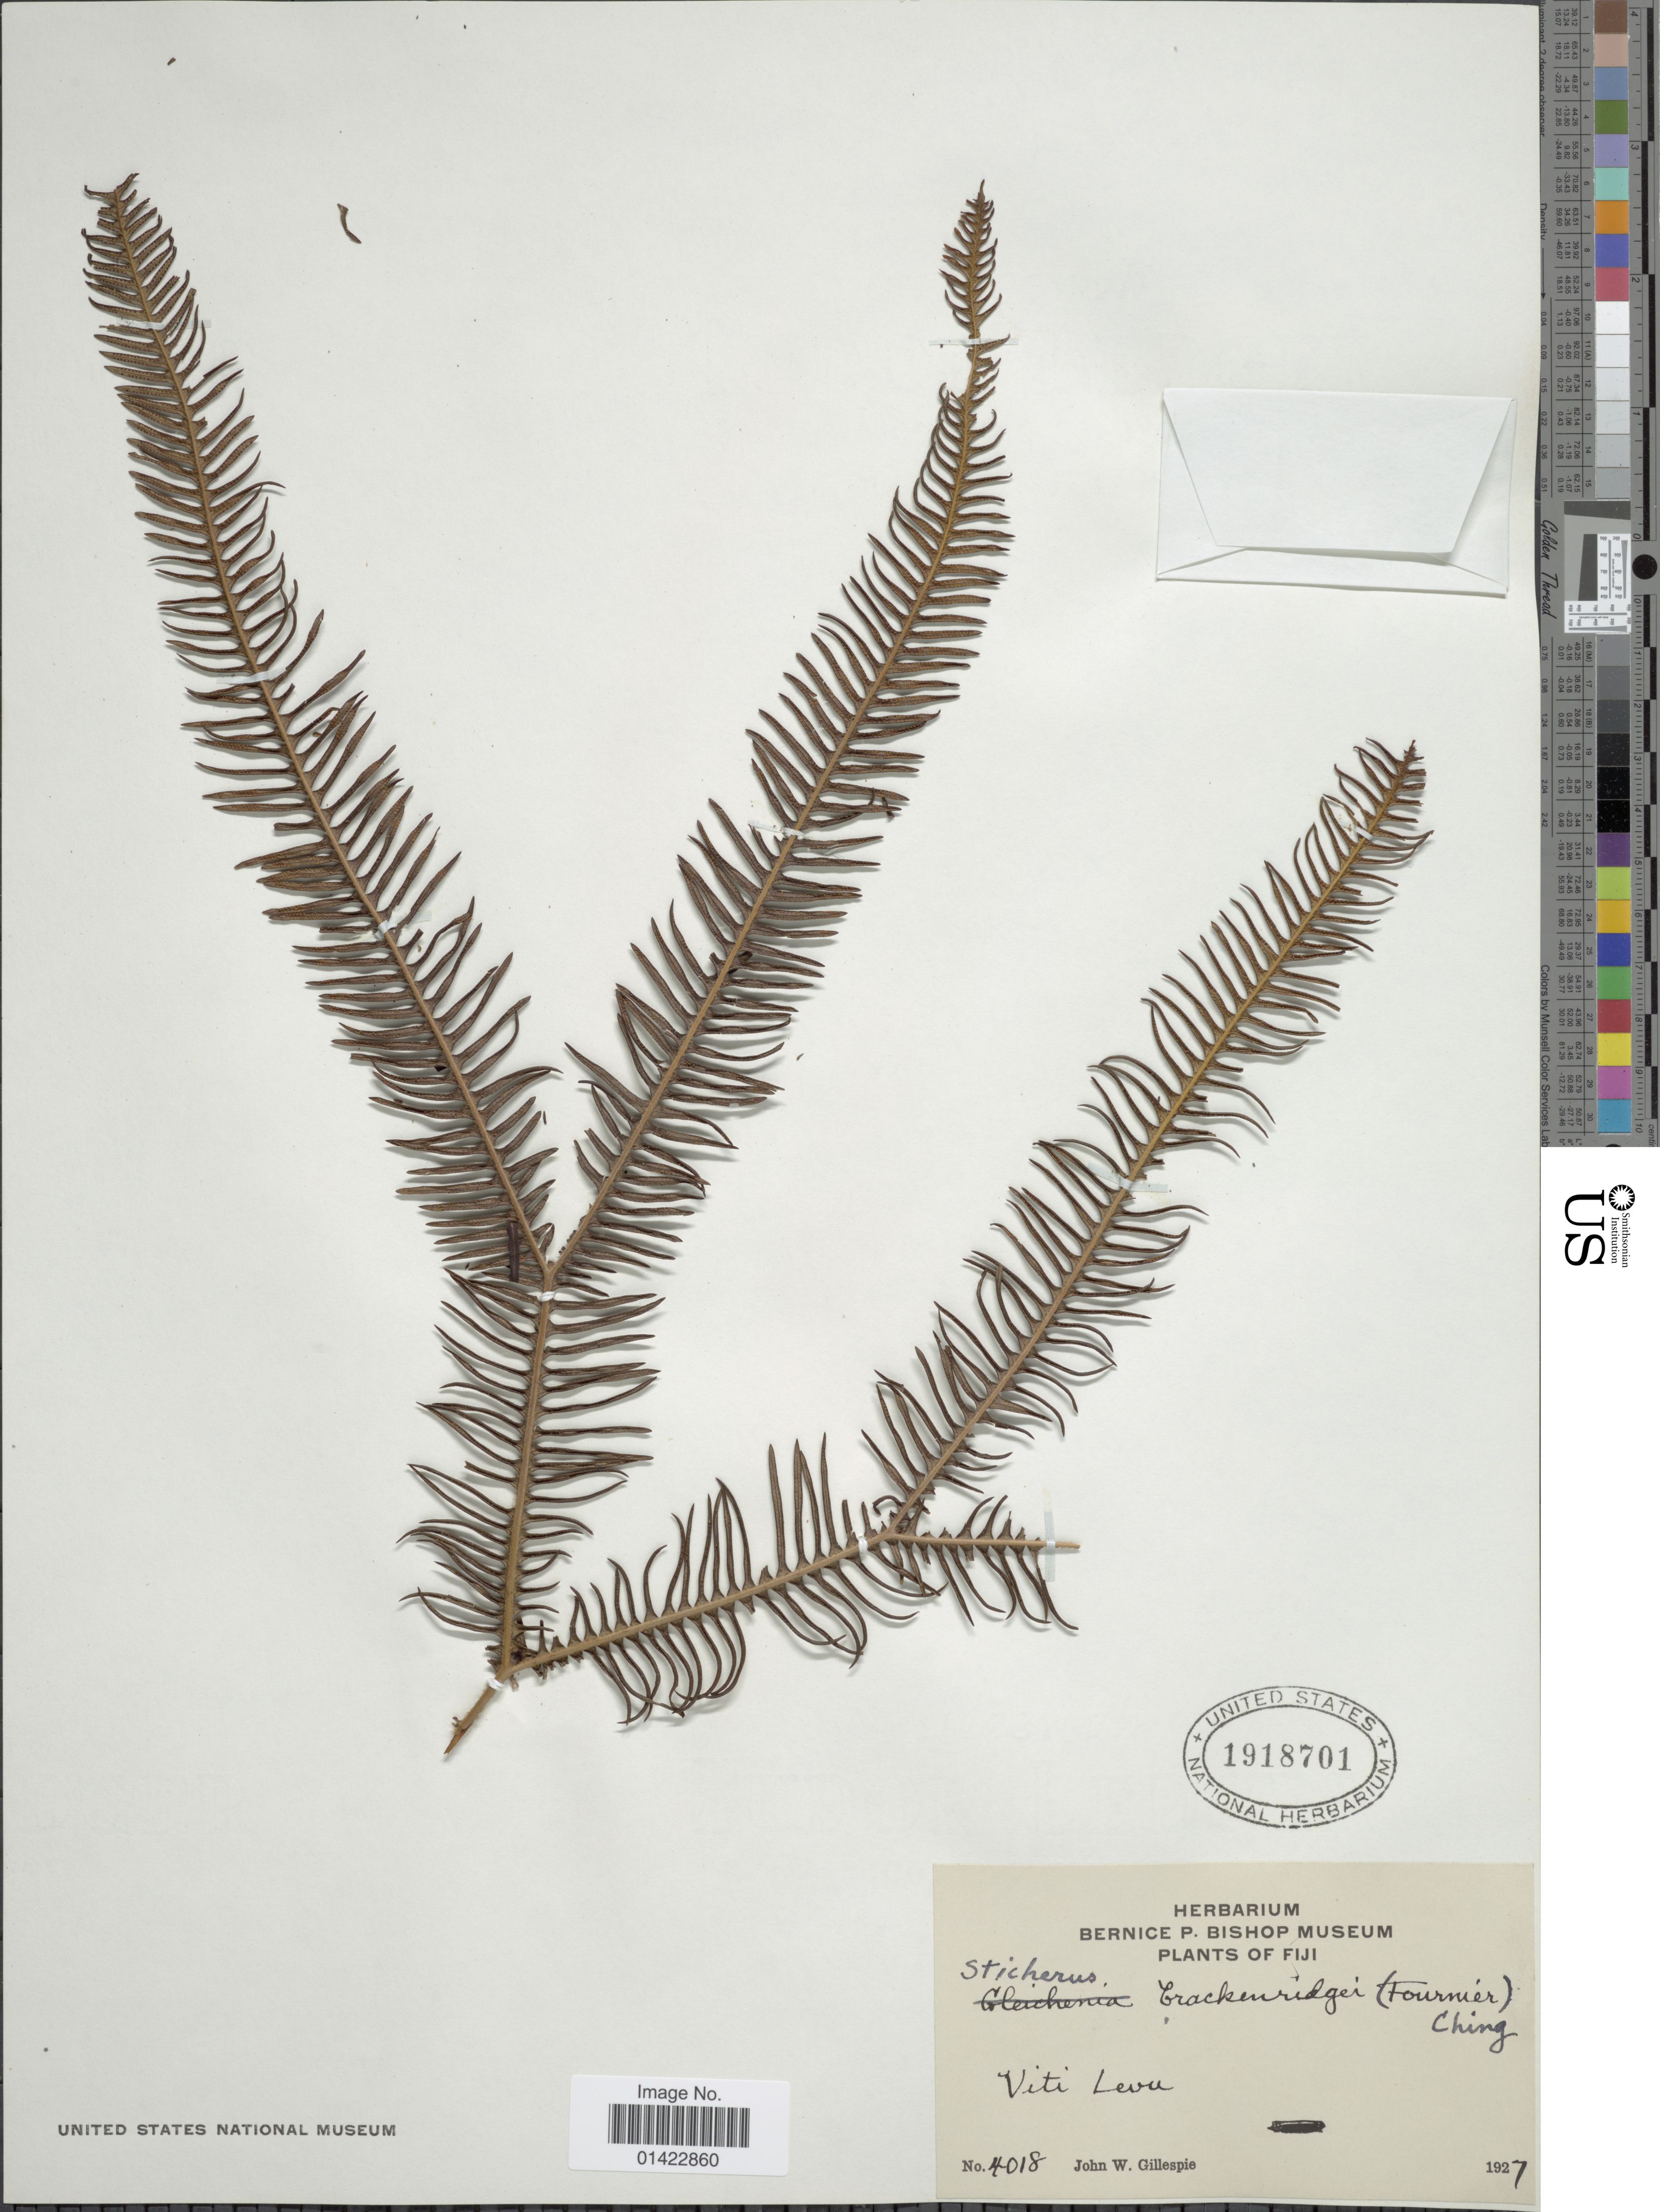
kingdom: Plantae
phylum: Tracheophyta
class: Polypodiopsida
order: Gleicheniales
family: Gleicheniaceae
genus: Sticherus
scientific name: Sticherus brackenridgei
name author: (E. Fourn.) H. St. John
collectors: J. W. Gillespie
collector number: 4018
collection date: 1927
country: Fiji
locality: Viti Levu.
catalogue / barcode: US 1918701